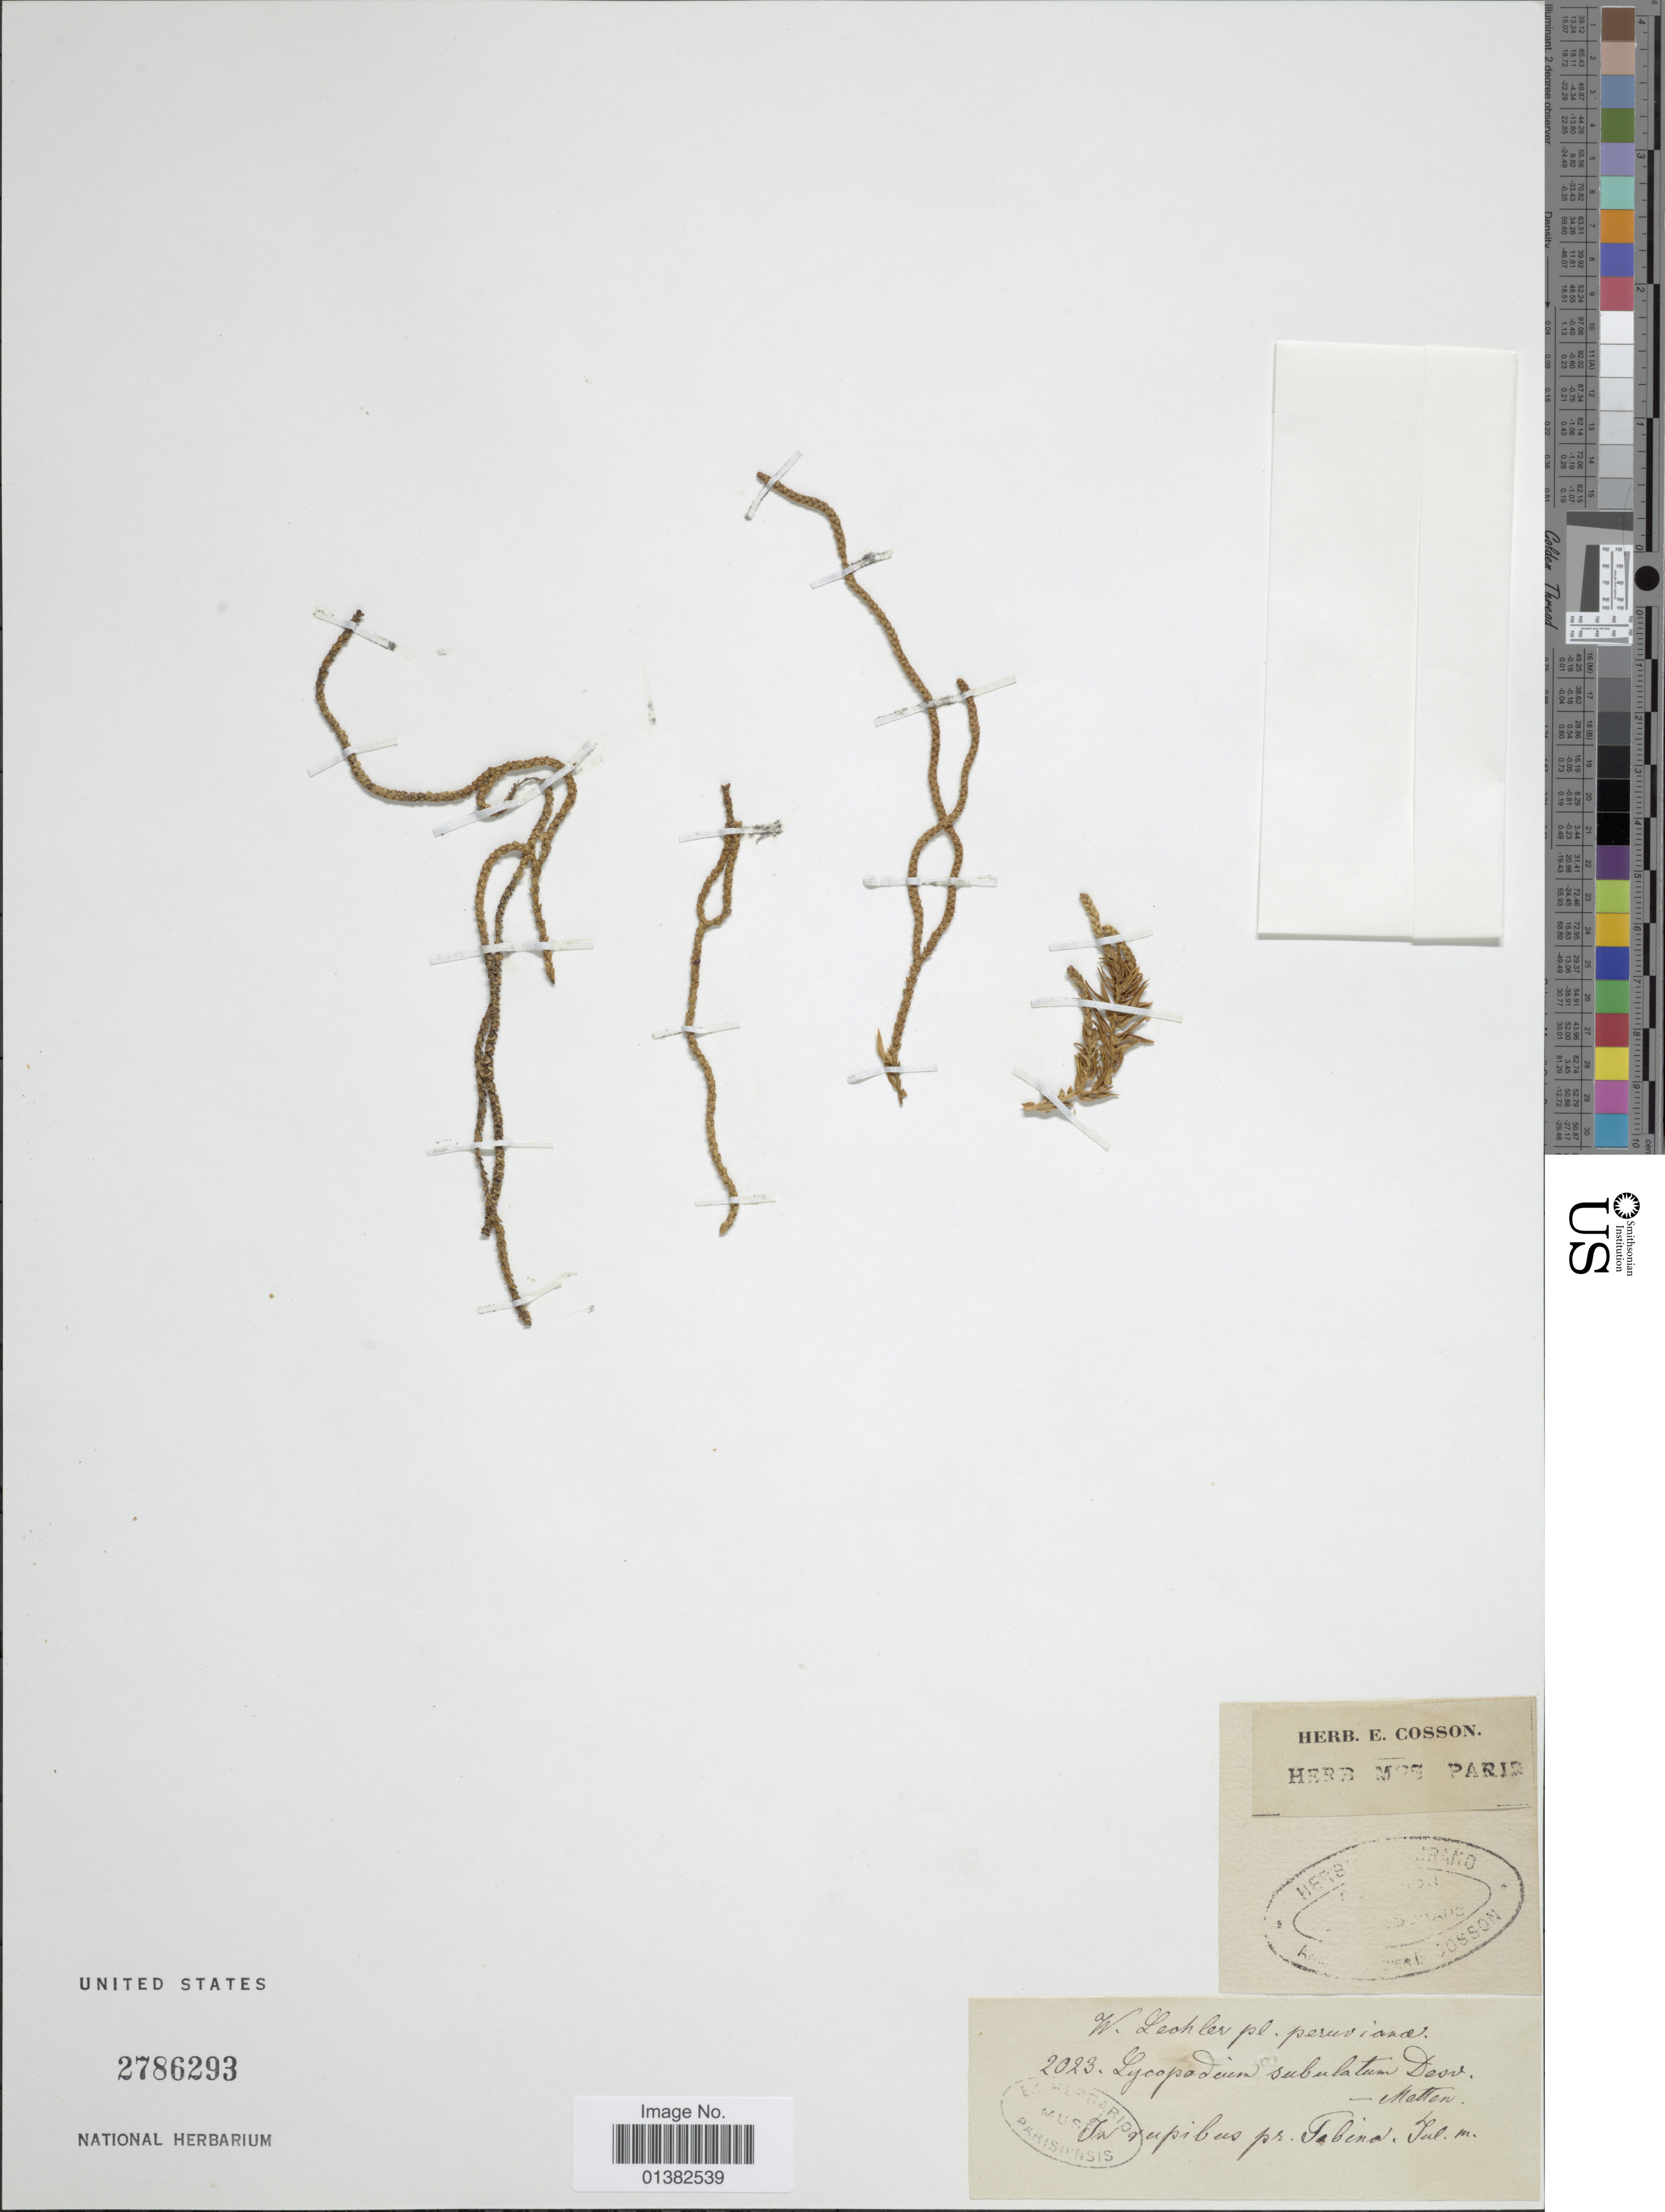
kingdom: Plantae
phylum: Tracheophyta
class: Lycopodiopsida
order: Lycopodiales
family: Lycopodiaceae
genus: Phlegmariurus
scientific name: Phlegmariurus phylicifolius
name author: (Desv. ex Poir.) B. Øllg.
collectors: W. Lechler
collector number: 2023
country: Peru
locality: In rupibus pr. Tabina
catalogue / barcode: US 2786293